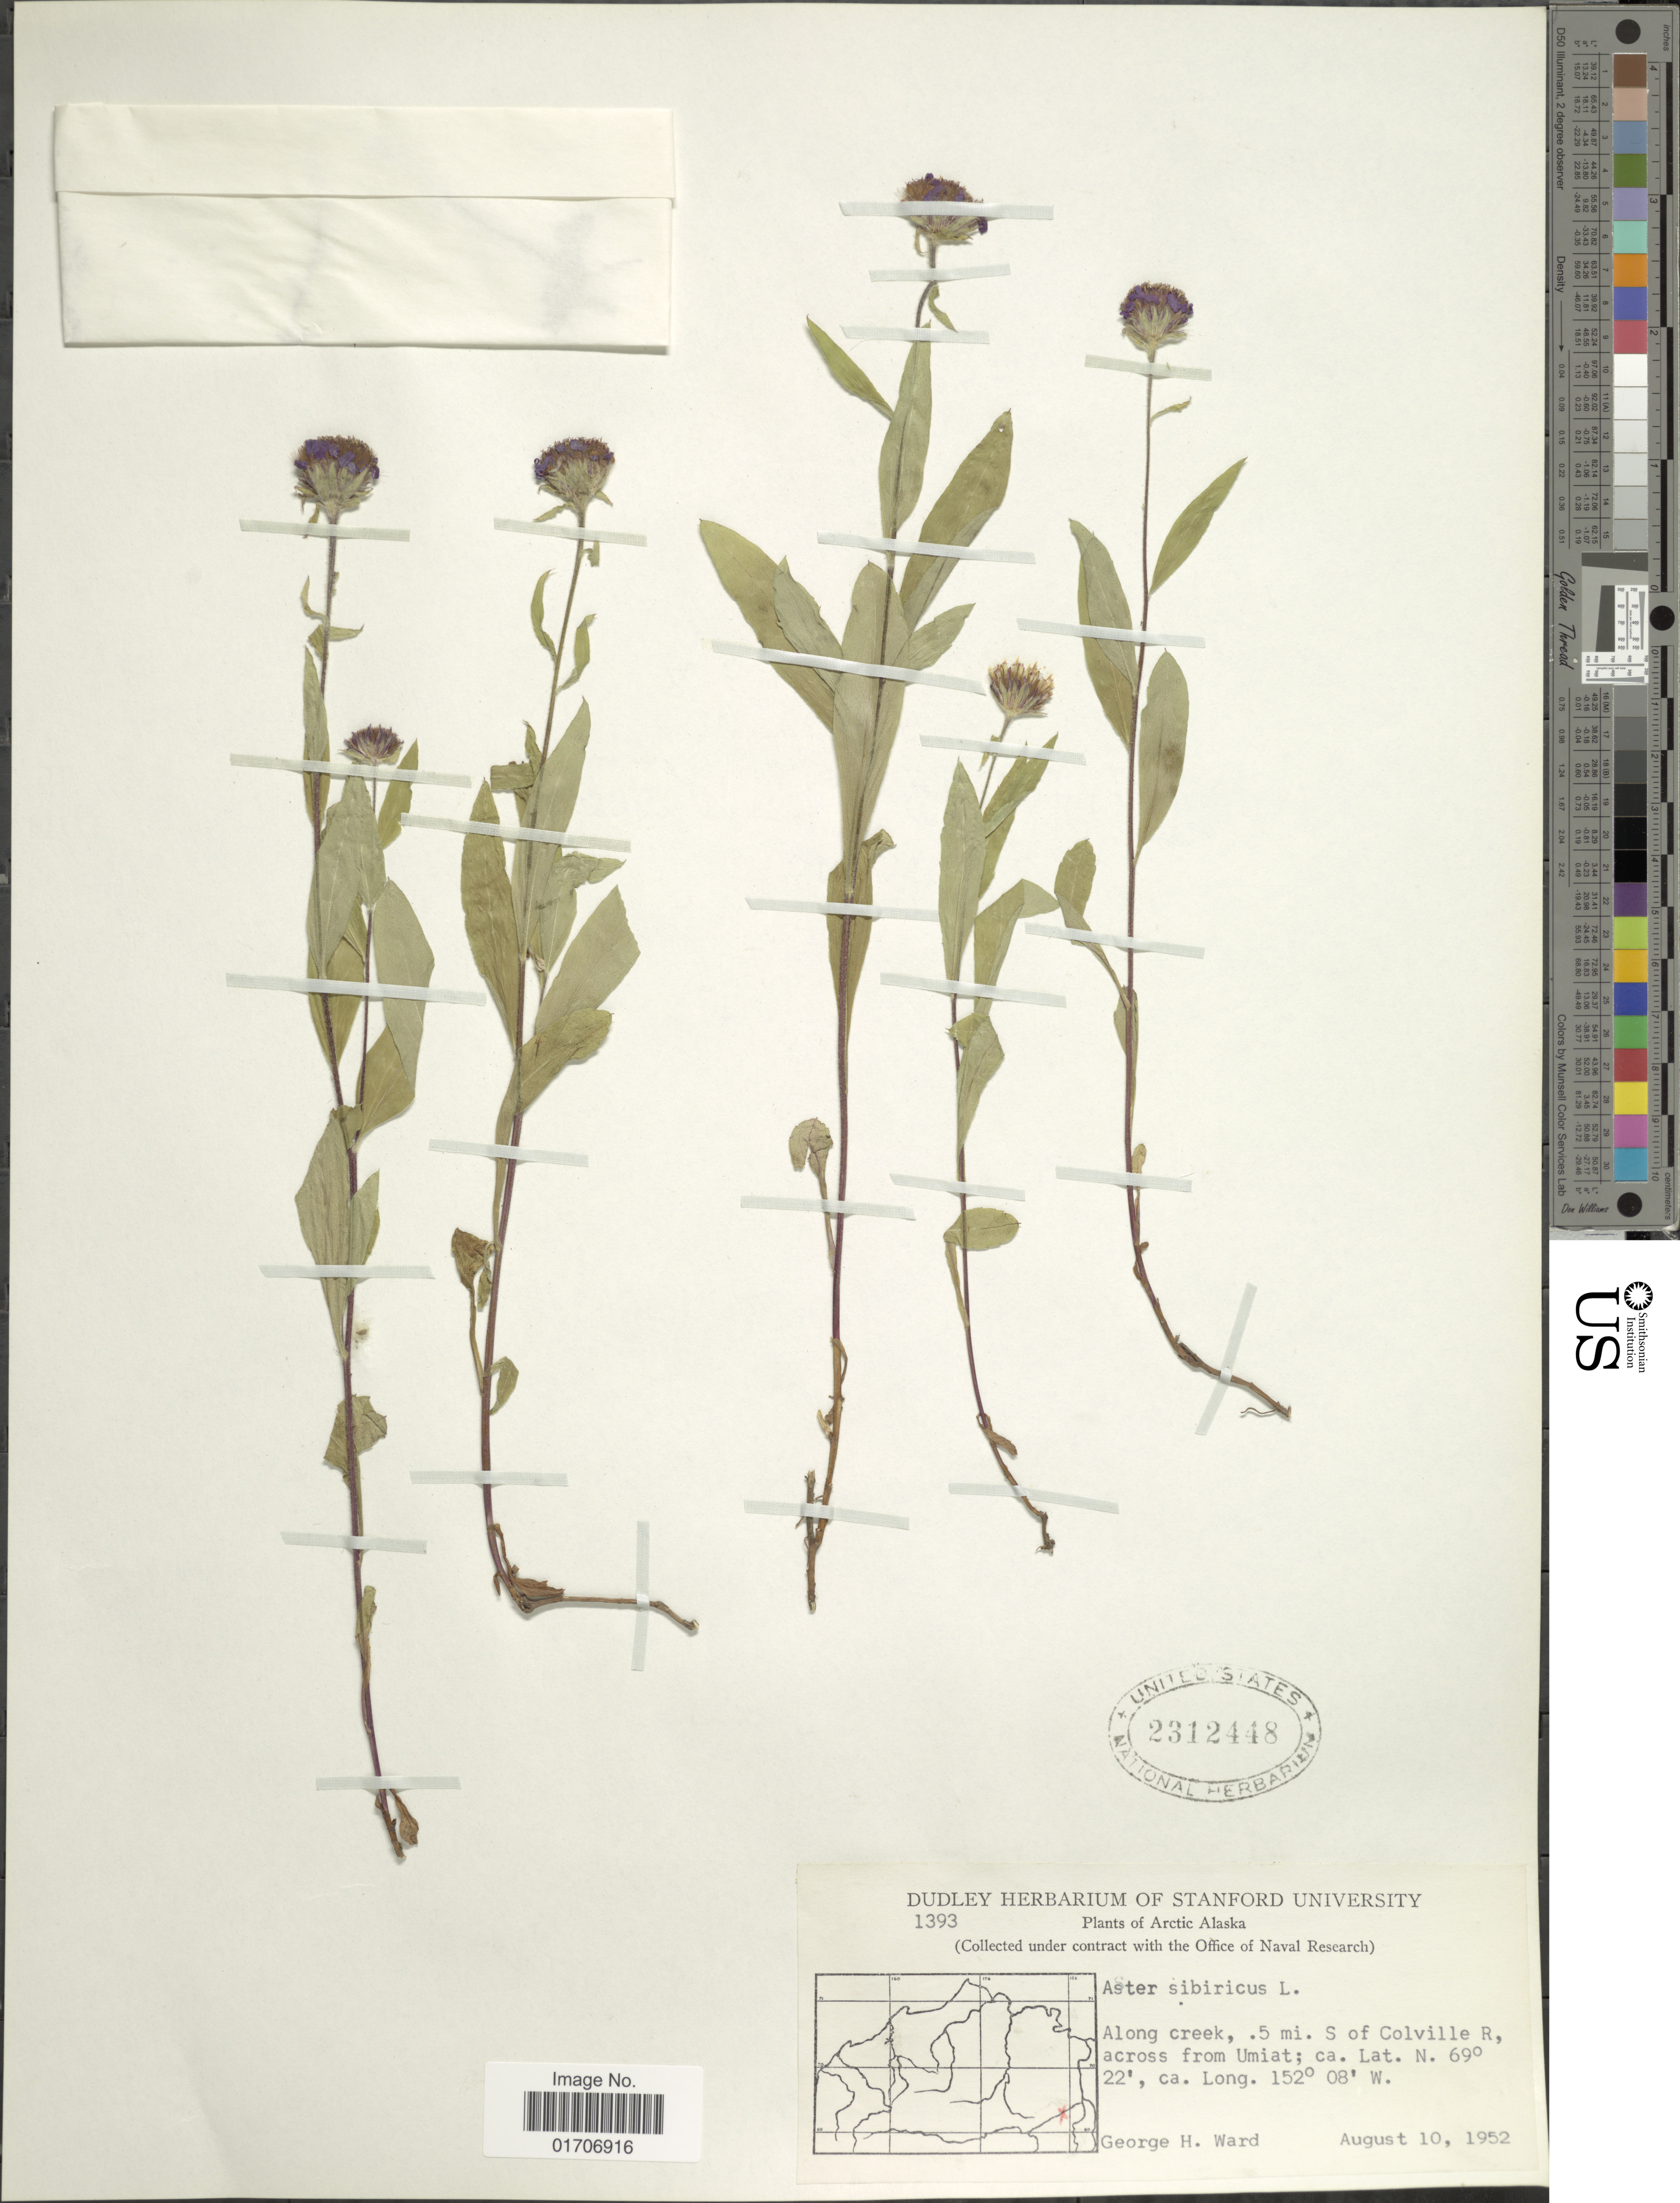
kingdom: Plantae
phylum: Tracheophyta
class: Magnoliopsida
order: Asterales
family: Asteraceae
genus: Eurybia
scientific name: Eurybia sibirica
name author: (L.) G.L. Nesom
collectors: G. H. Ward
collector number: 1393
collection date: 1952-08-10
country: United States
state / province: Alaska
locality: Arctic Alaska. Along creek, 5 mi. S of Colville R, across from Umiat.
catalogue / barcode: US 2312448